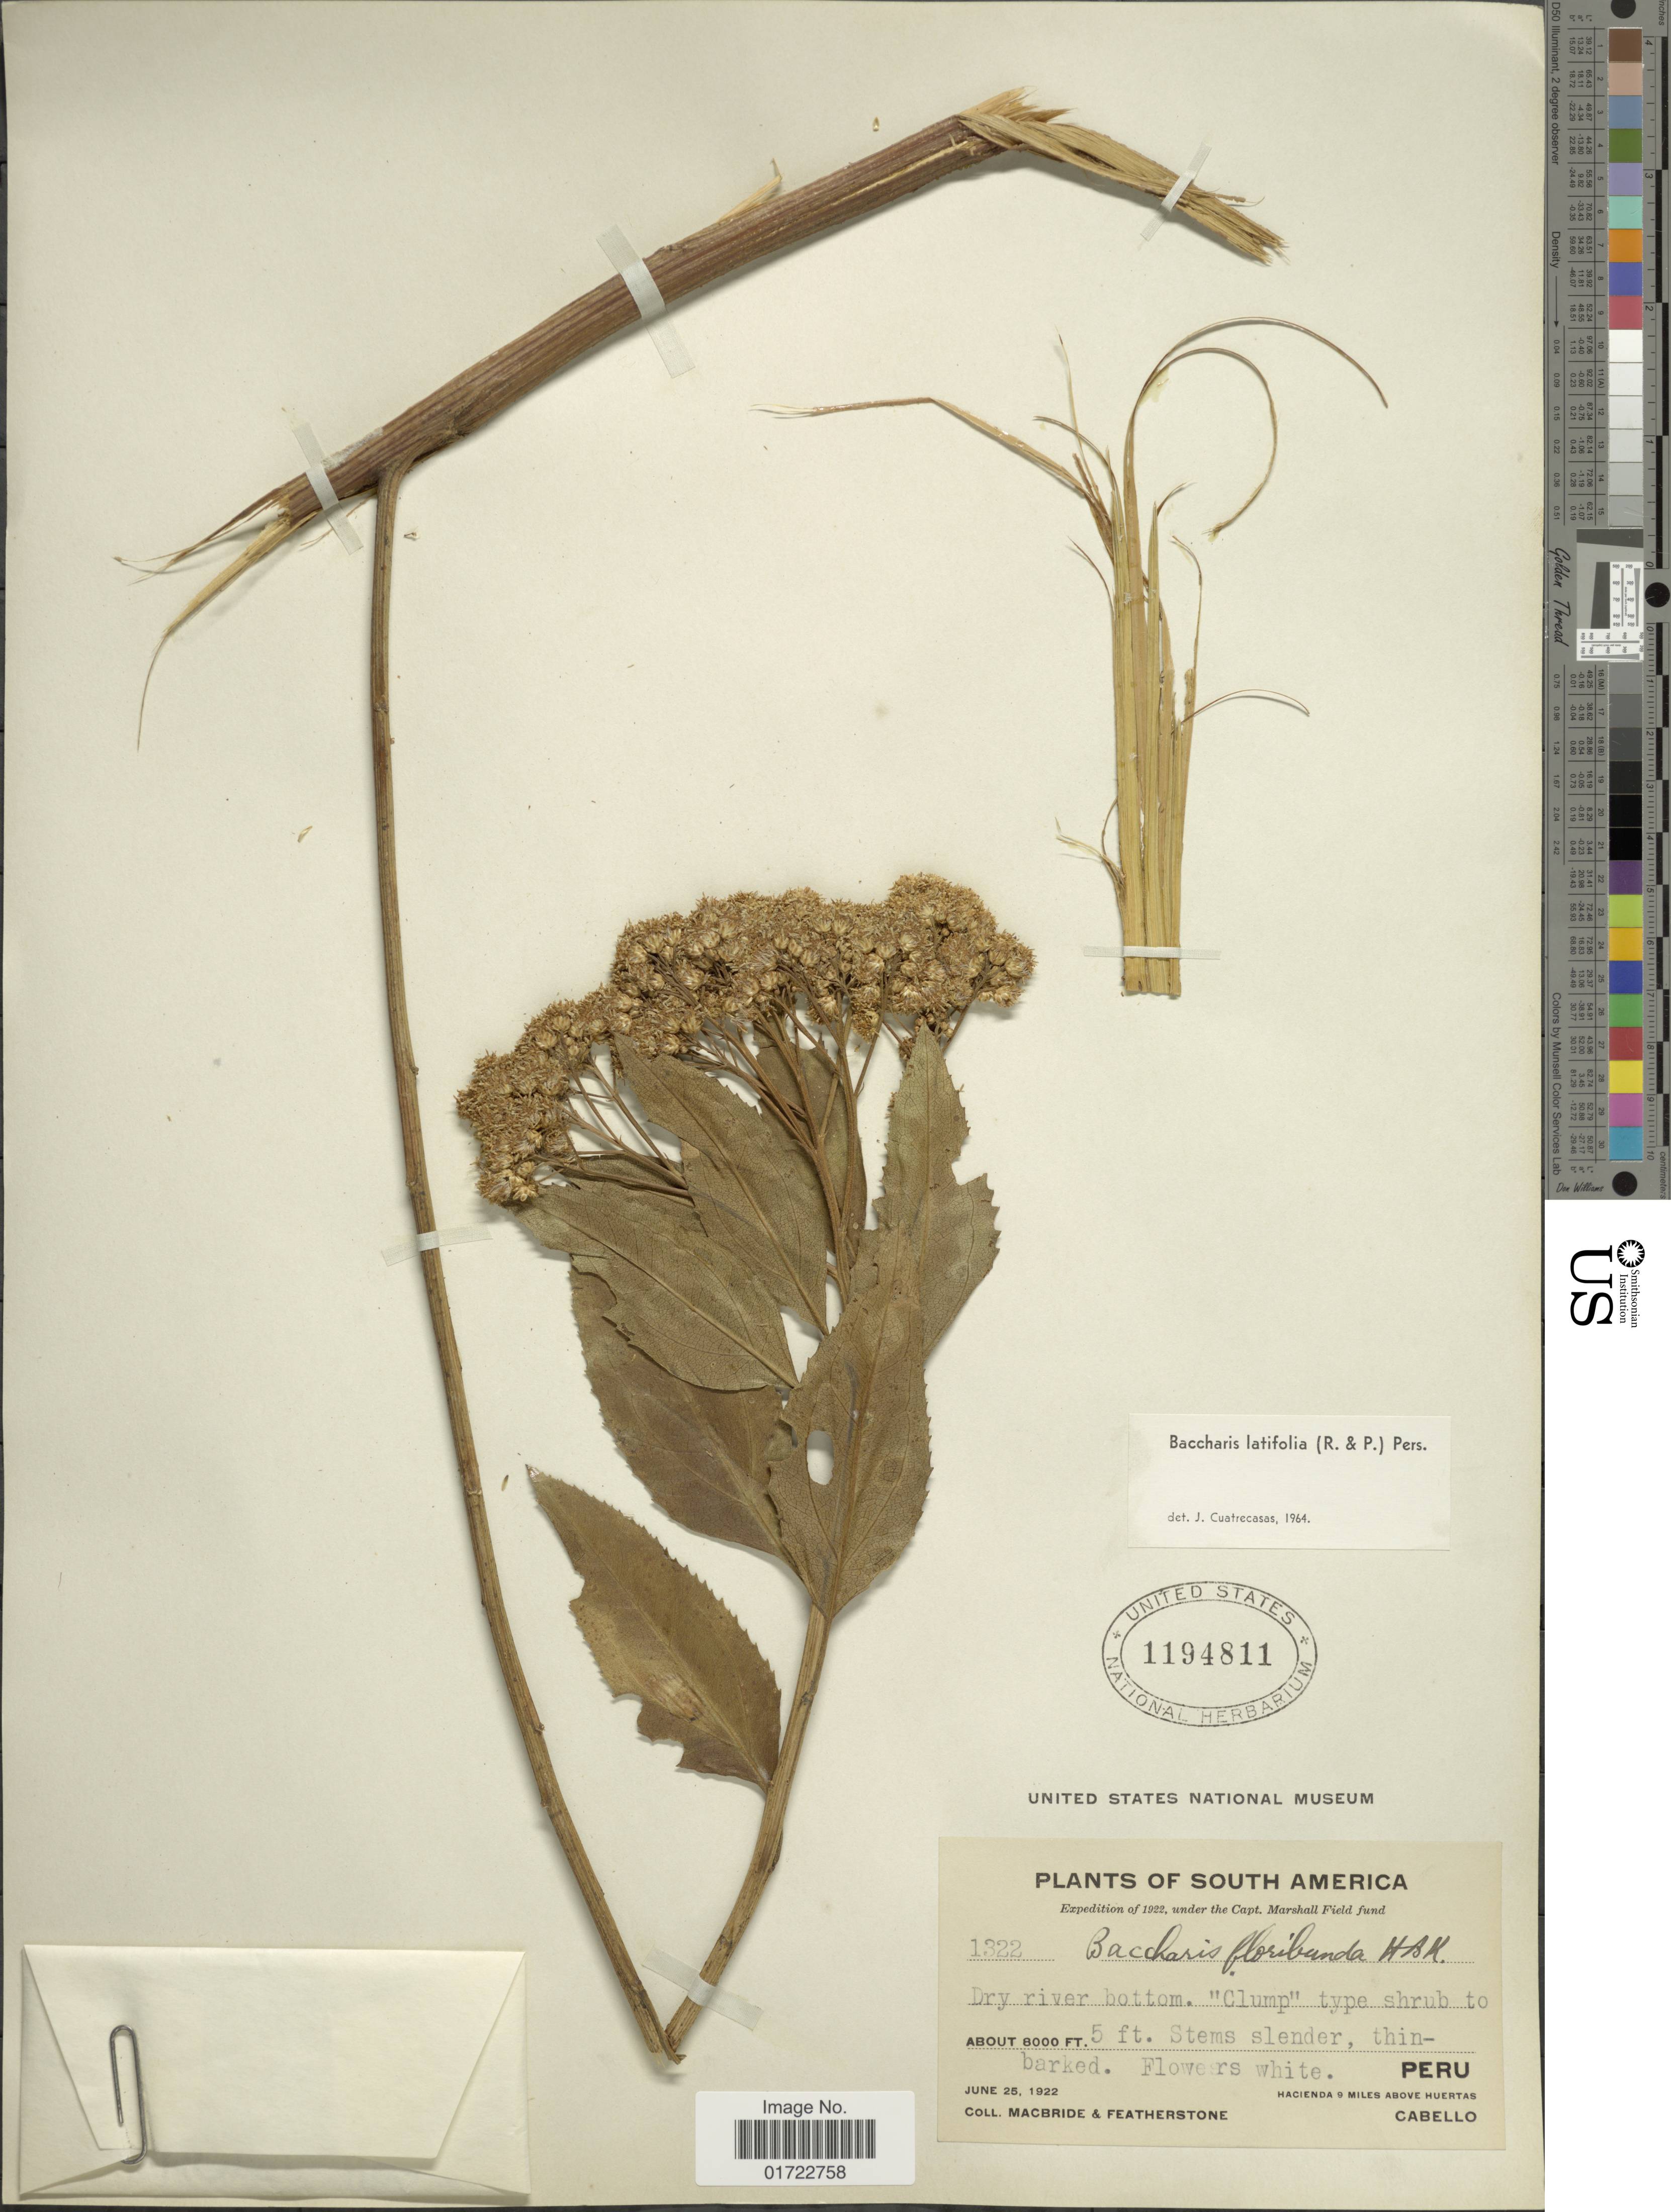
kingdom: Plantae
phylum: Tracheophyta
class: Magnoliopsida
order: Asterales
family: Asteraceae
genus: Baccharis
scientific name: Baccharis latifolia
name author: (Ruiz & Pav.) Pers.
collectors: Macbride, -- & -. Featherstone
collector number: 1322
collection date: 1922-06-25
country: Peru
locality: Hacienda 9 miles above Huertas, Cabello.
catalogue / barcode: US 1194811